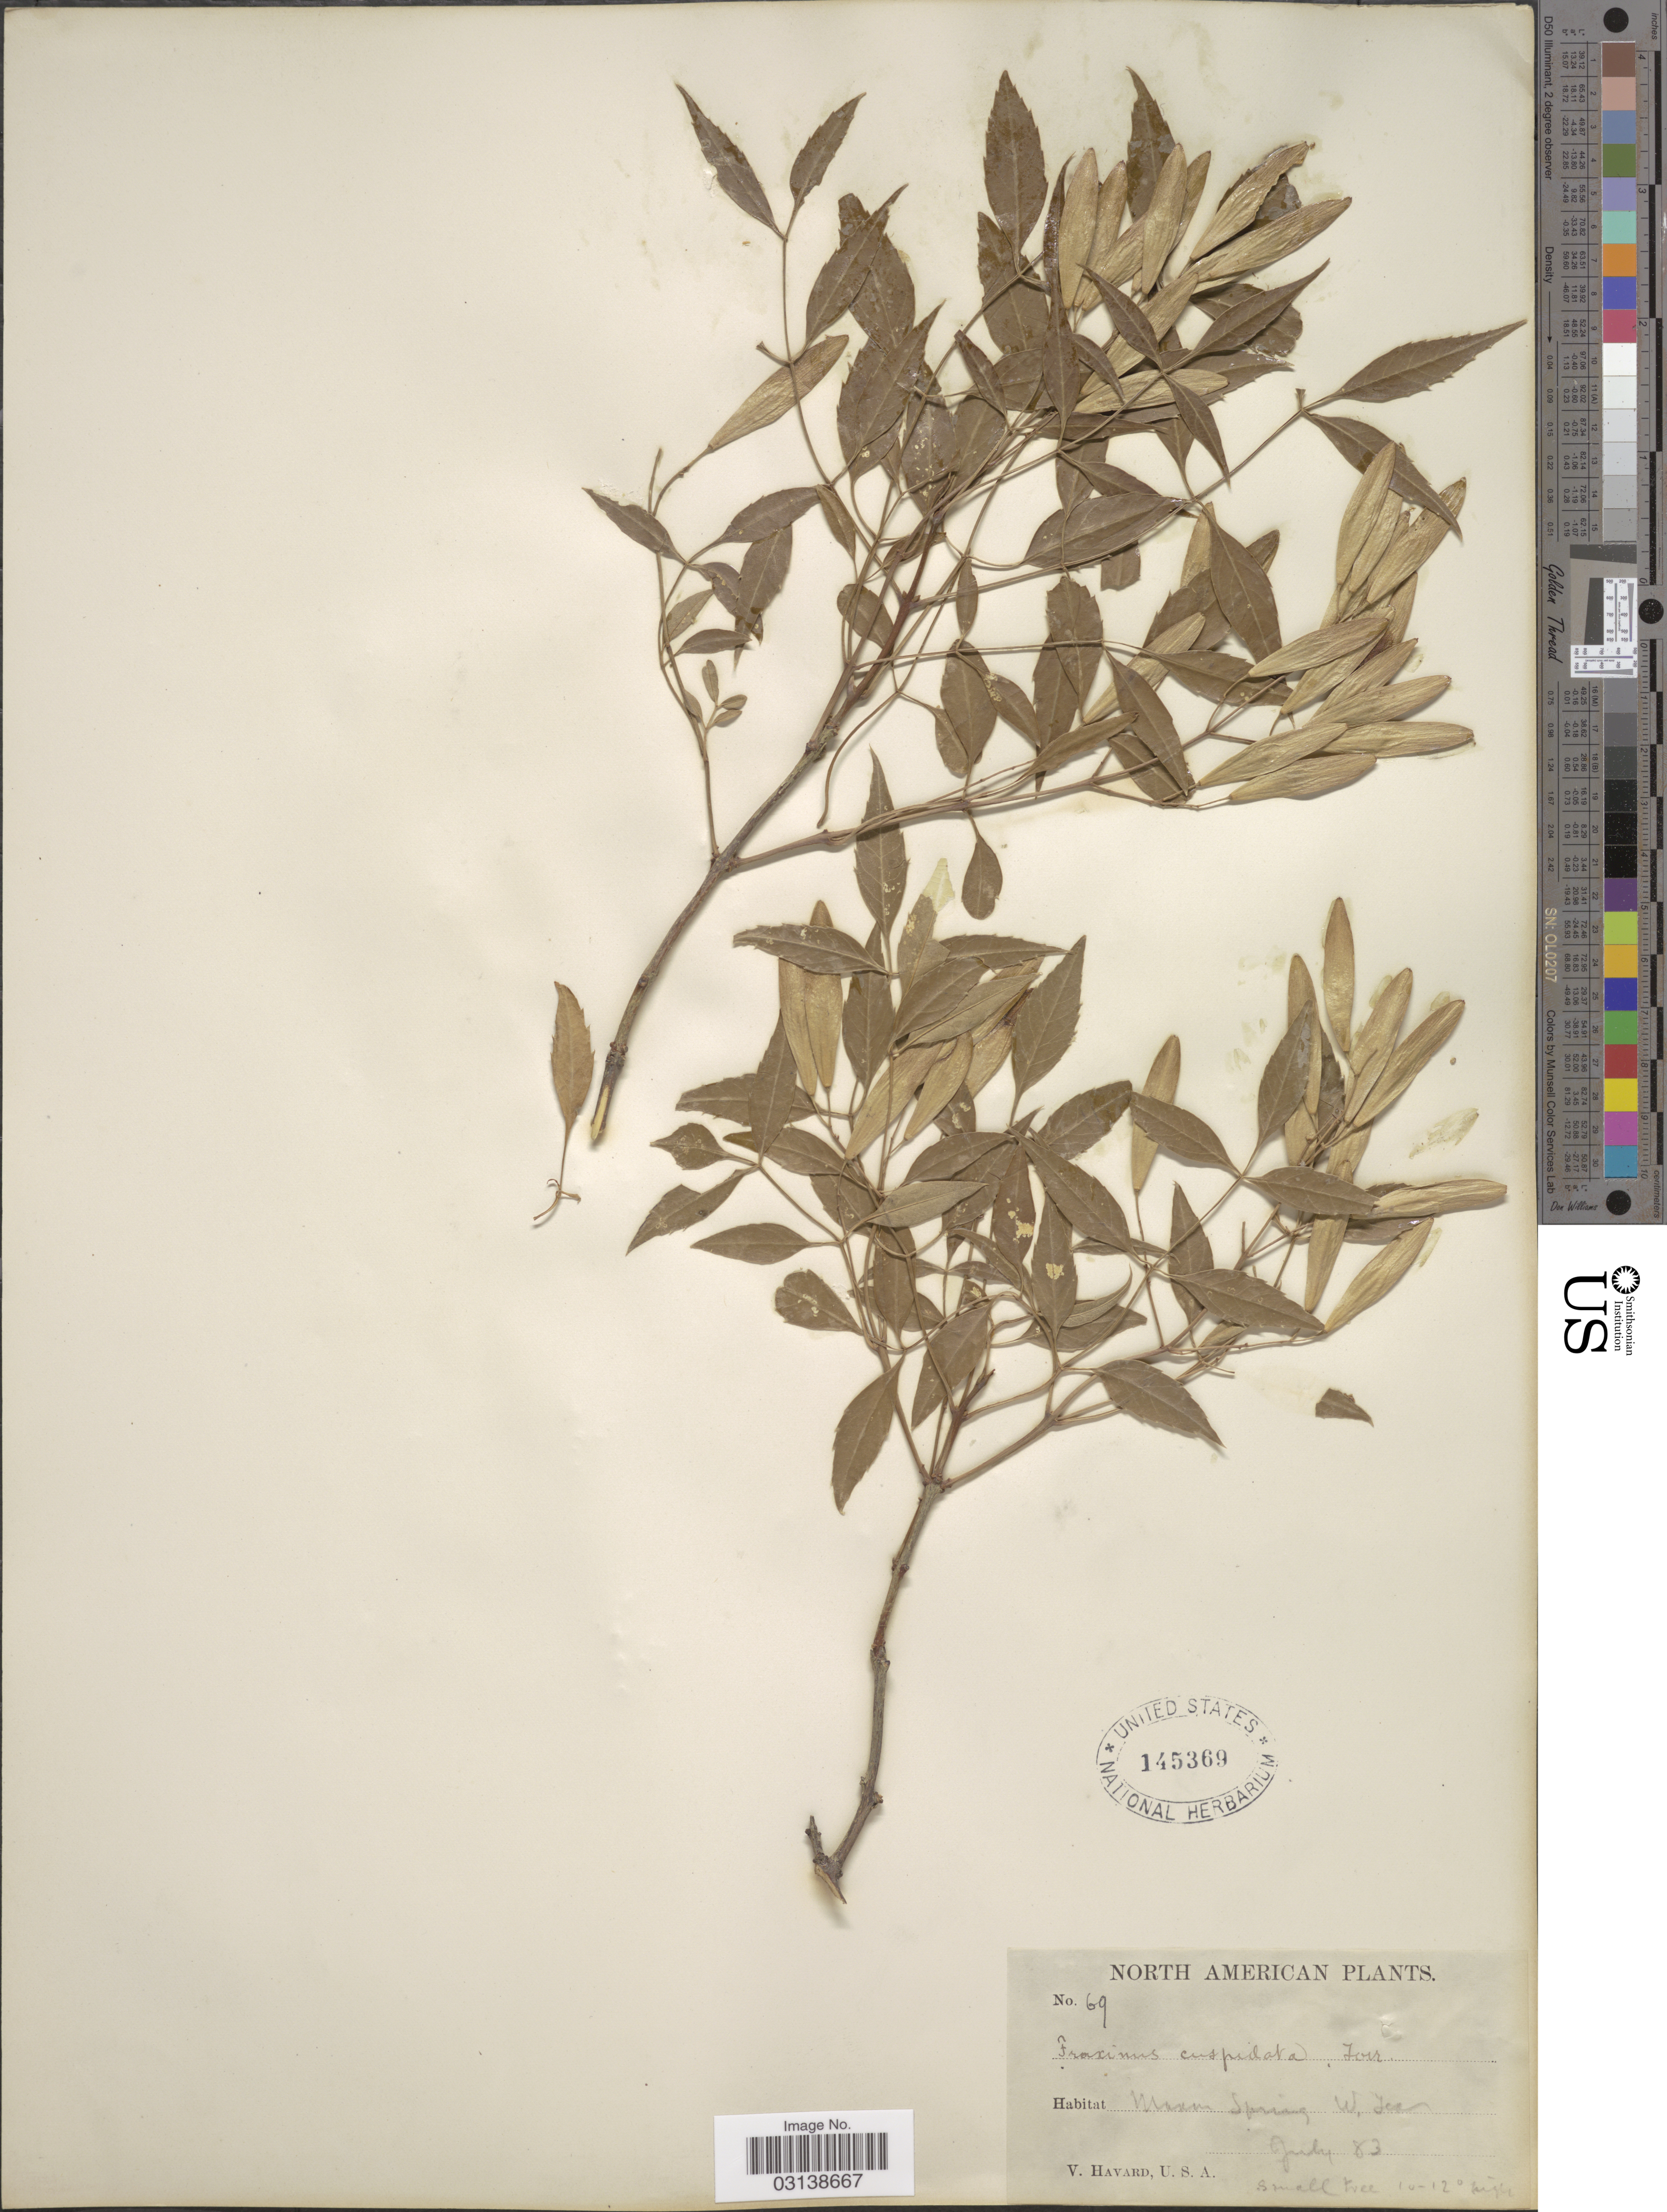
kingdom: Plantae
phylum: Tracheophyta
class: Magnoliopsida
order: Lamiales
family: Oleaceae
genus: Fraxinus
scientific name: Fraxinus cuspidata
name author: Torr.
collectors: V. Havard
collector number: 69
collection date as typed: Transcribed d/m/y: /7/83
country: United States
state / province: Texas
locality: Maxon Spring, W. Tex.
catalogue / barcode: US 145369